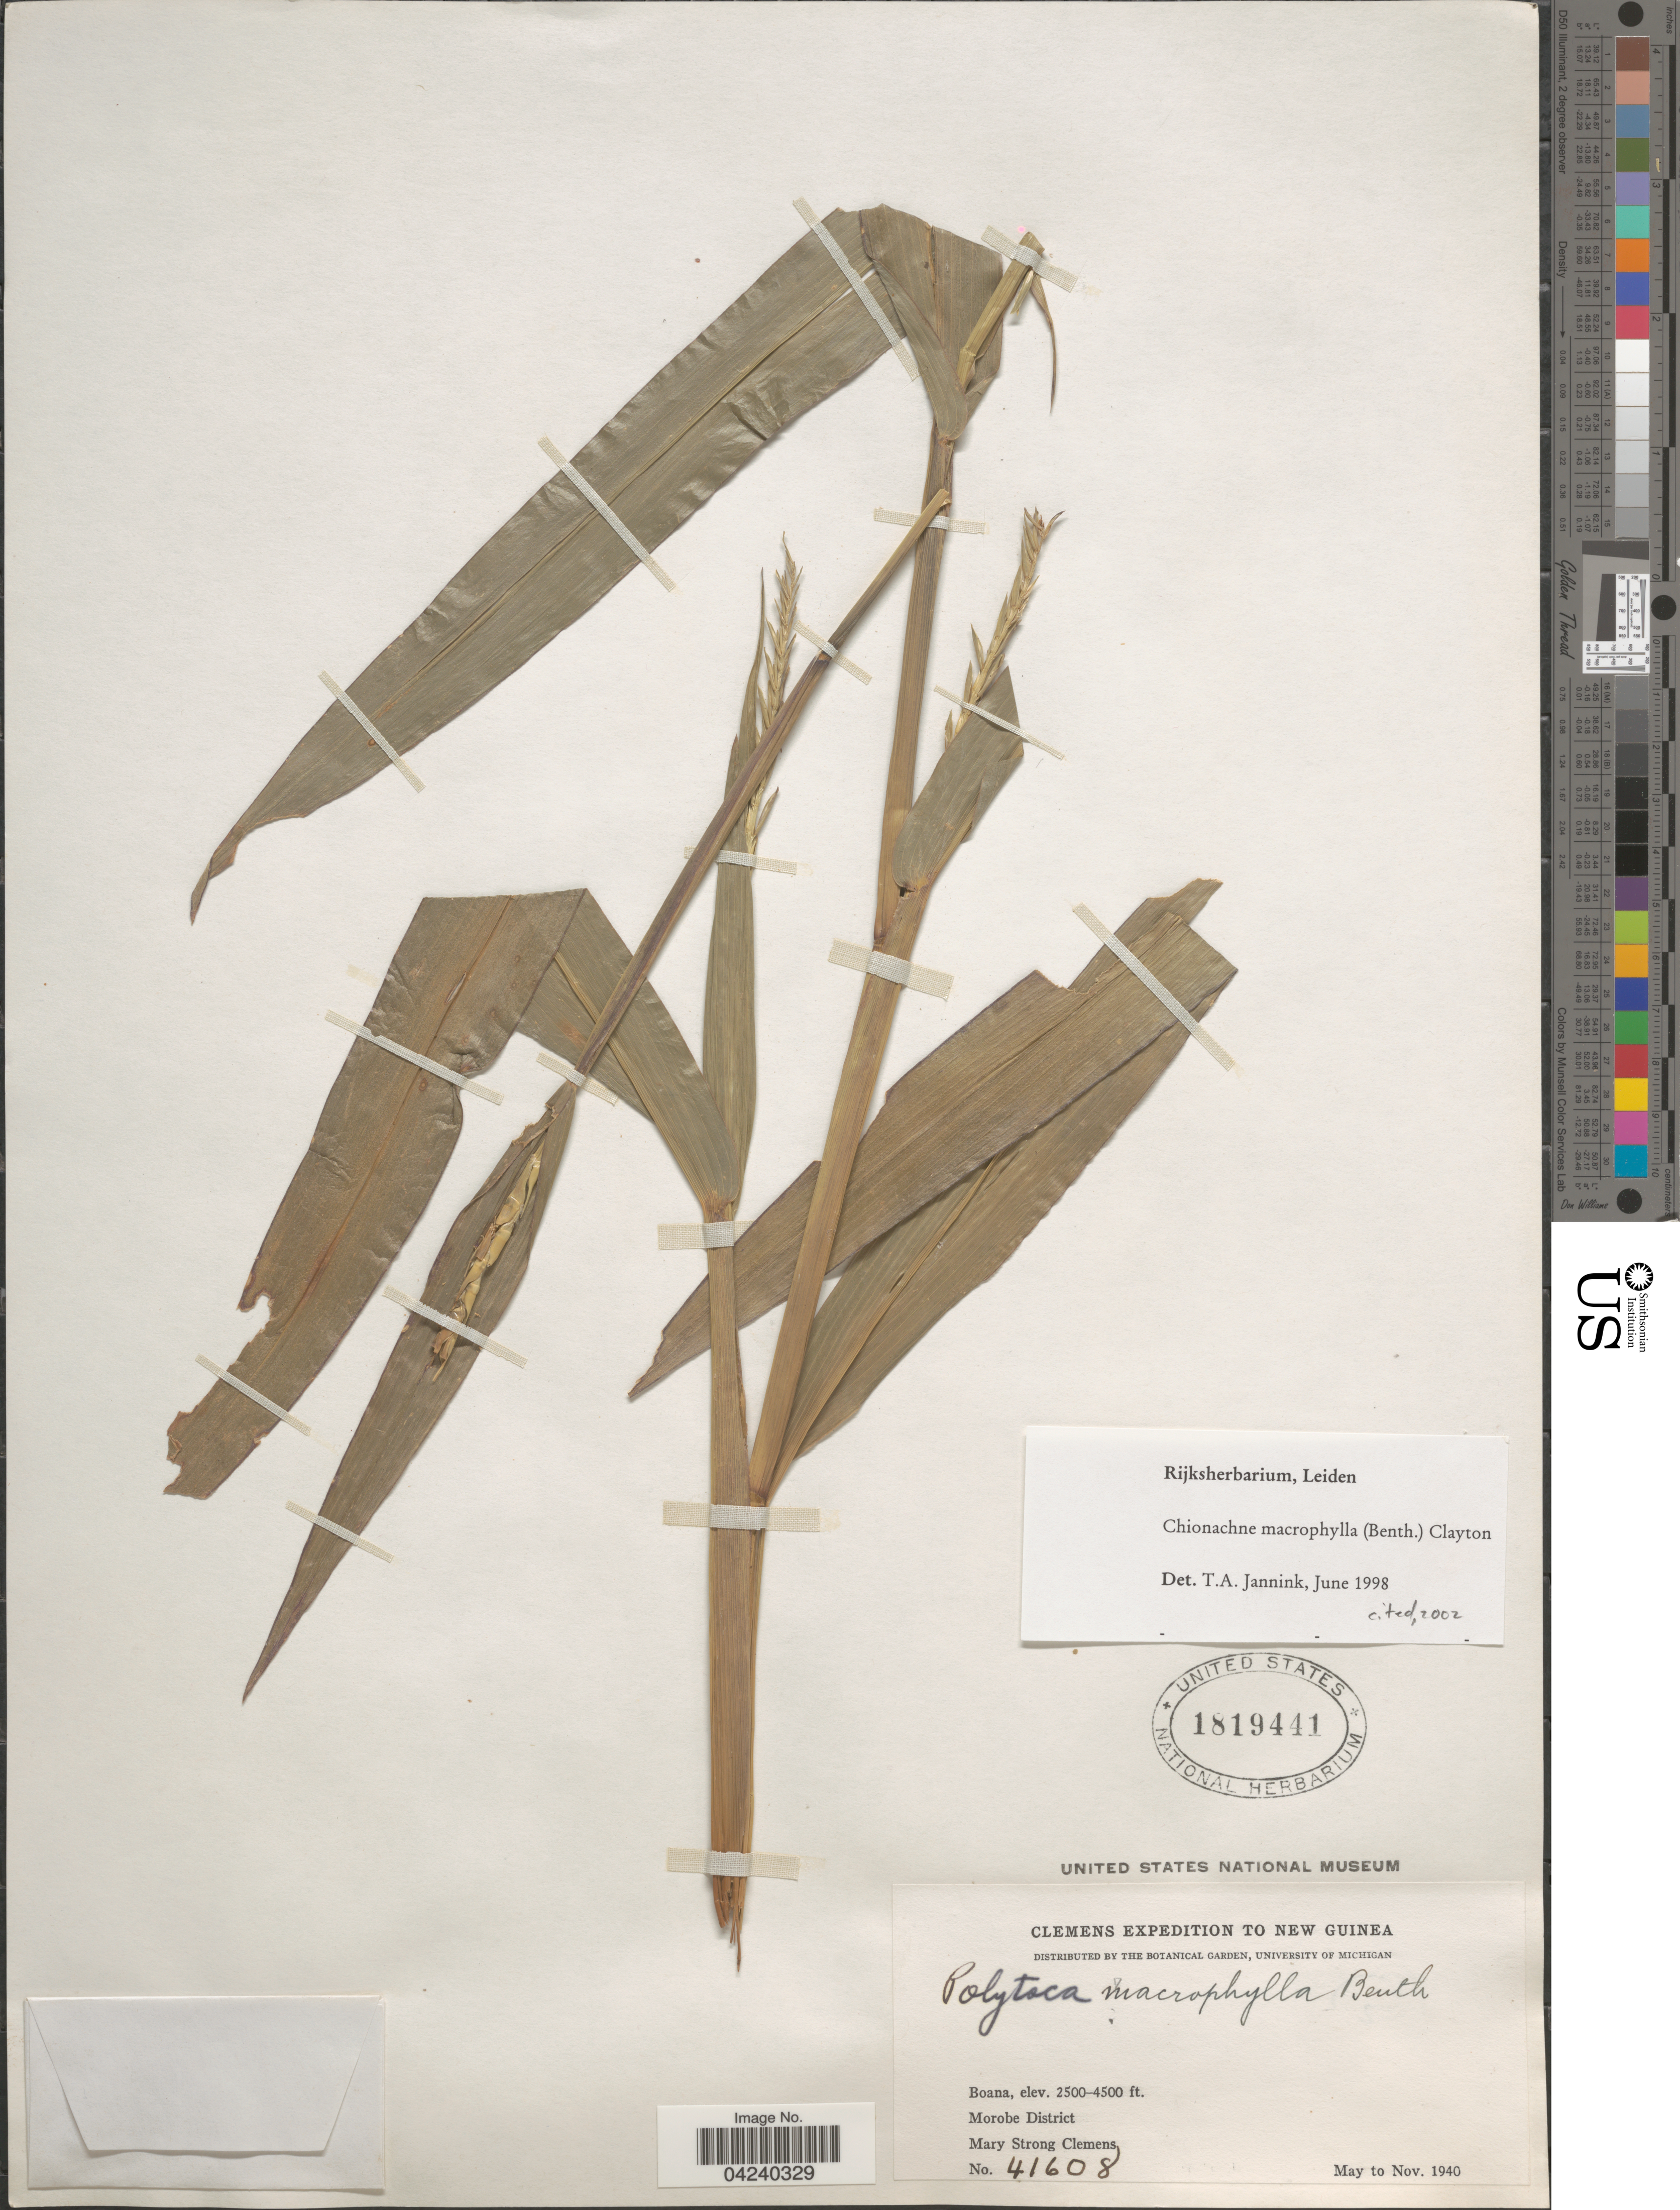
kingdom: Plantae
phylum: Tracheophyta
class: Liliopsida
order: Poales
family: Poaceae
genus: Chionachne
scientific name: Chionachne macrophylla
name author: (Benth.) Clayton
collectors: M. S. Clemens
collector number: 41608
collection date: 1940-05/1940-11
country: Papua New Guinea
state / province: Morobe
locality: Clemens Expedition to New Guinea. Boana. Morobe District.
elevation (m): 762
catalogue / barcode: US 1819441